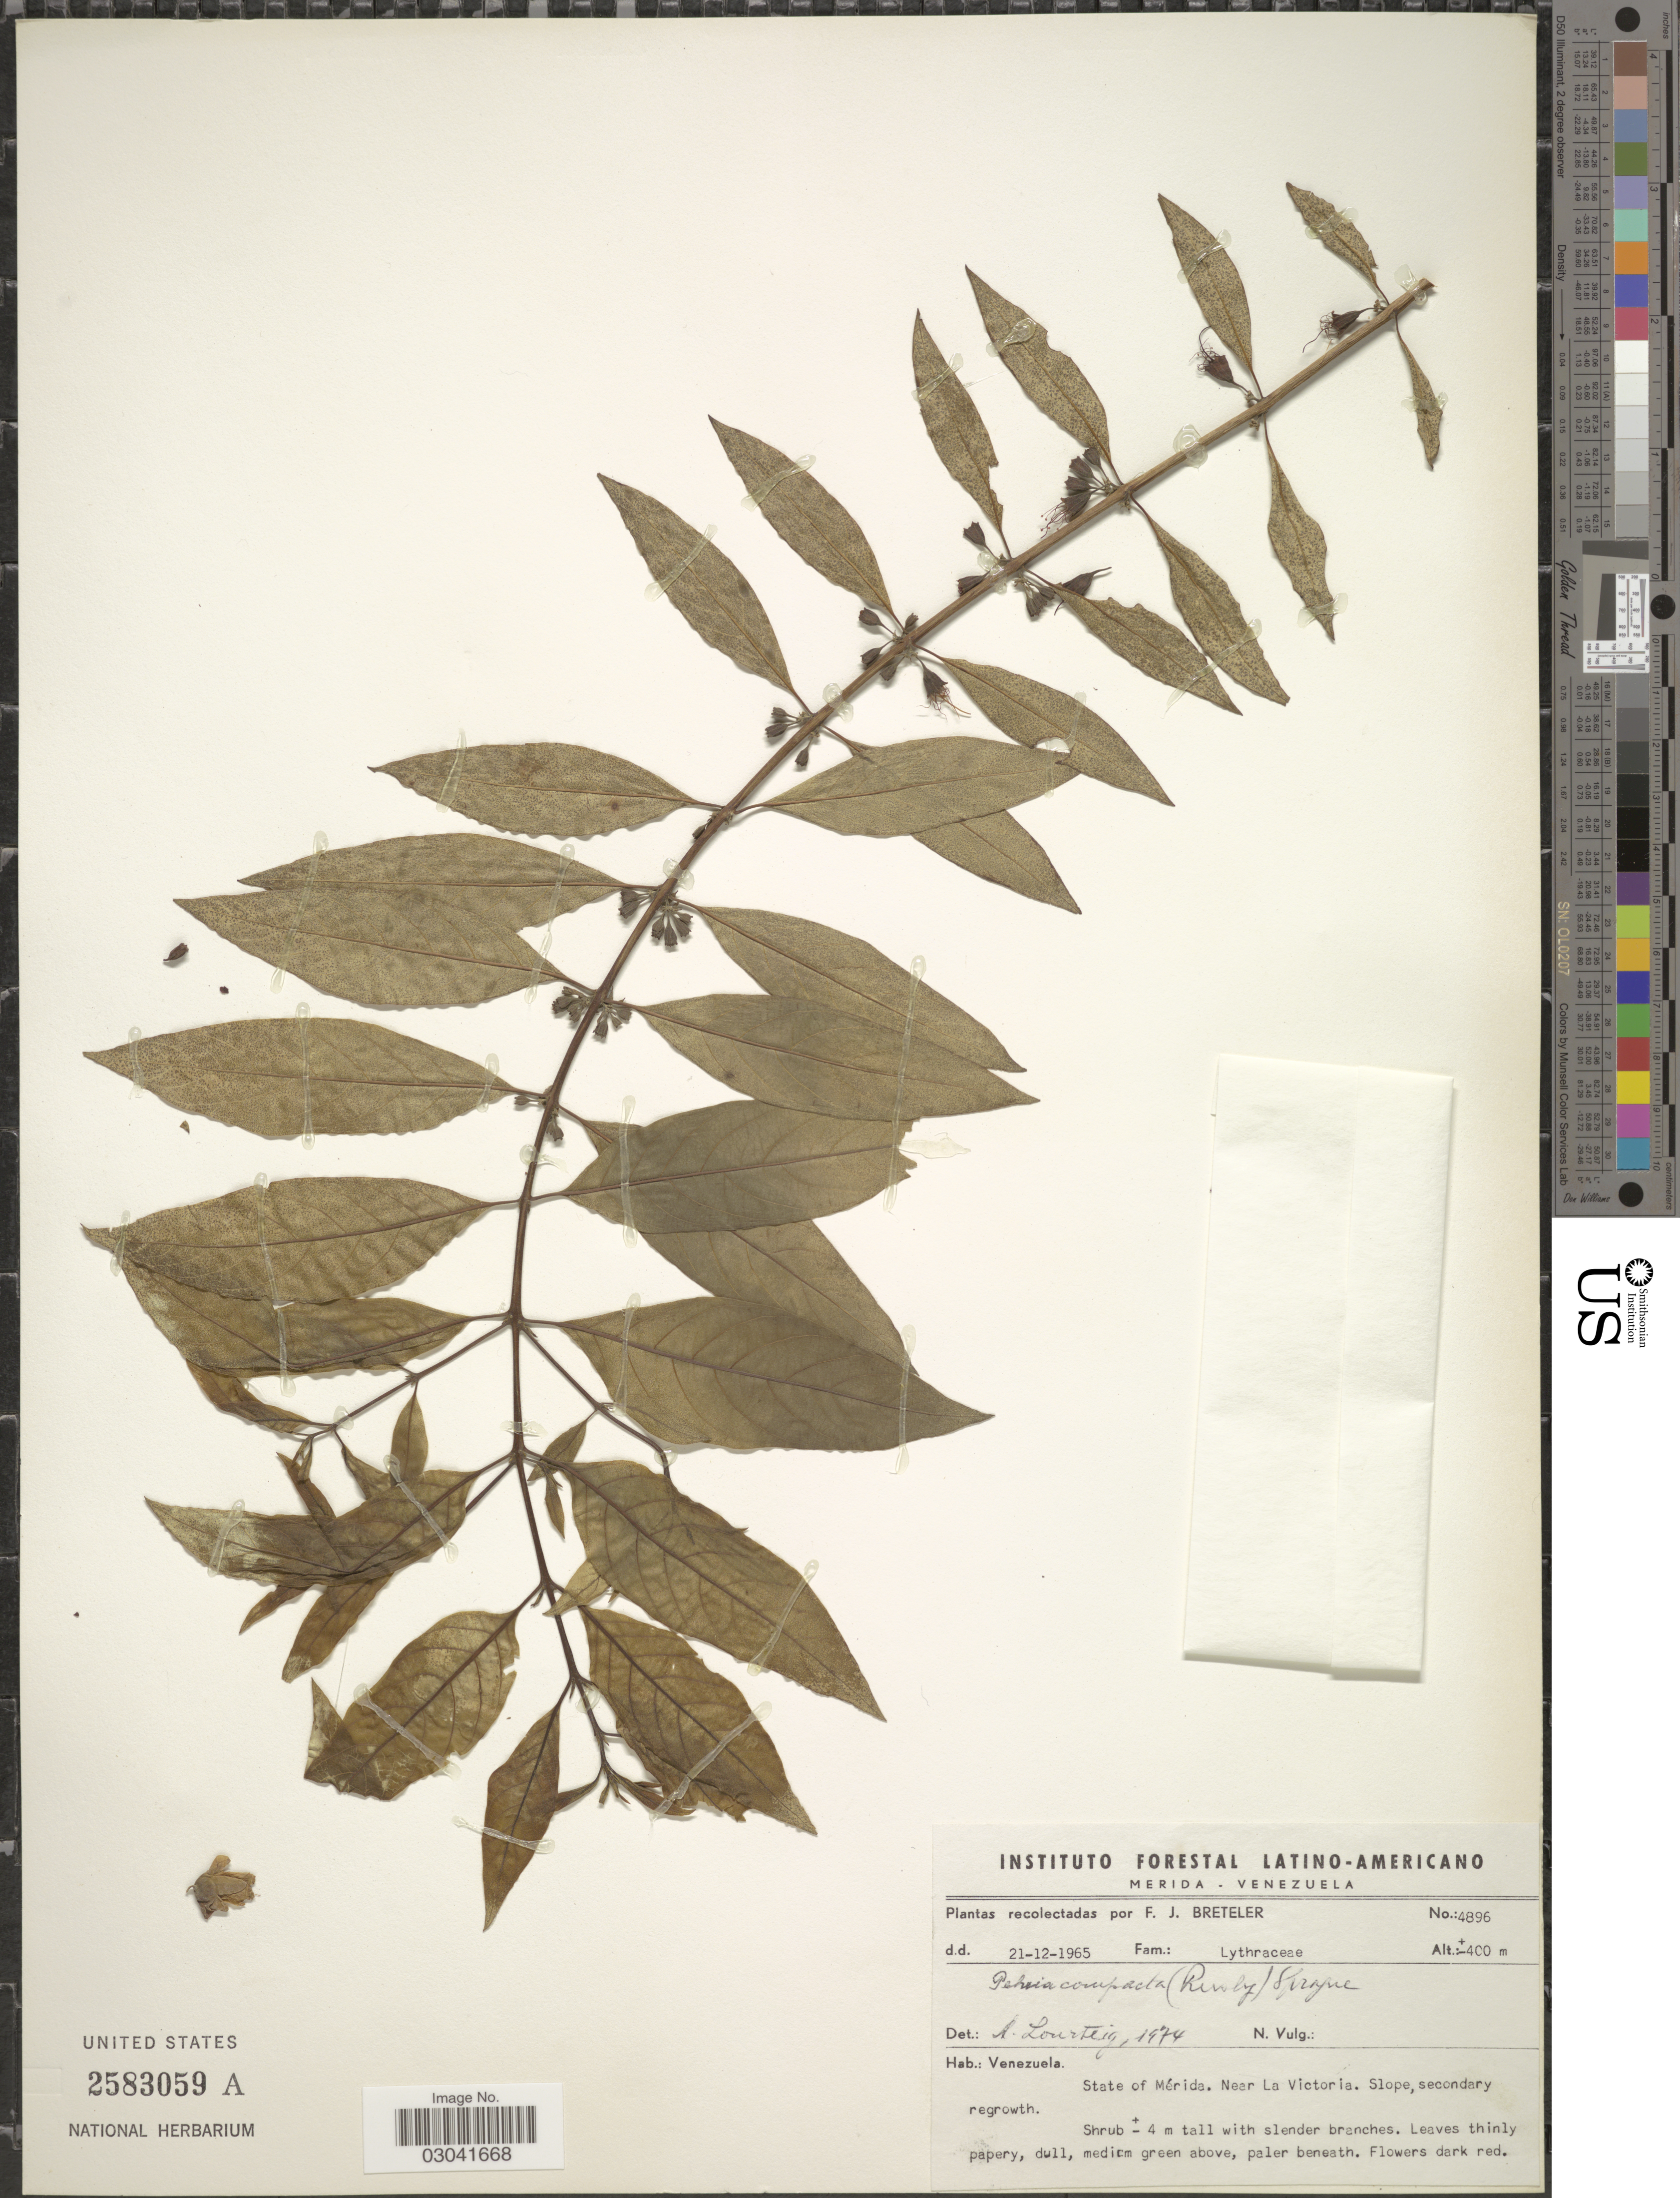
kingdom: Plantae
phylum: Tracheophyta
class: Magnoliopsida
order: Myrtales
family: Lythraceae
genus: Pehria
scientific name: Pehria compacta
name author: Sprague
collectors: F. J. Breteler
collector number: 4896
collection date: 1965-12-21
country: Venezuela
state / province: Mérida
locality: Near La Victoria.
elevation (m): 400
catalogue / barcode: US 2583059A